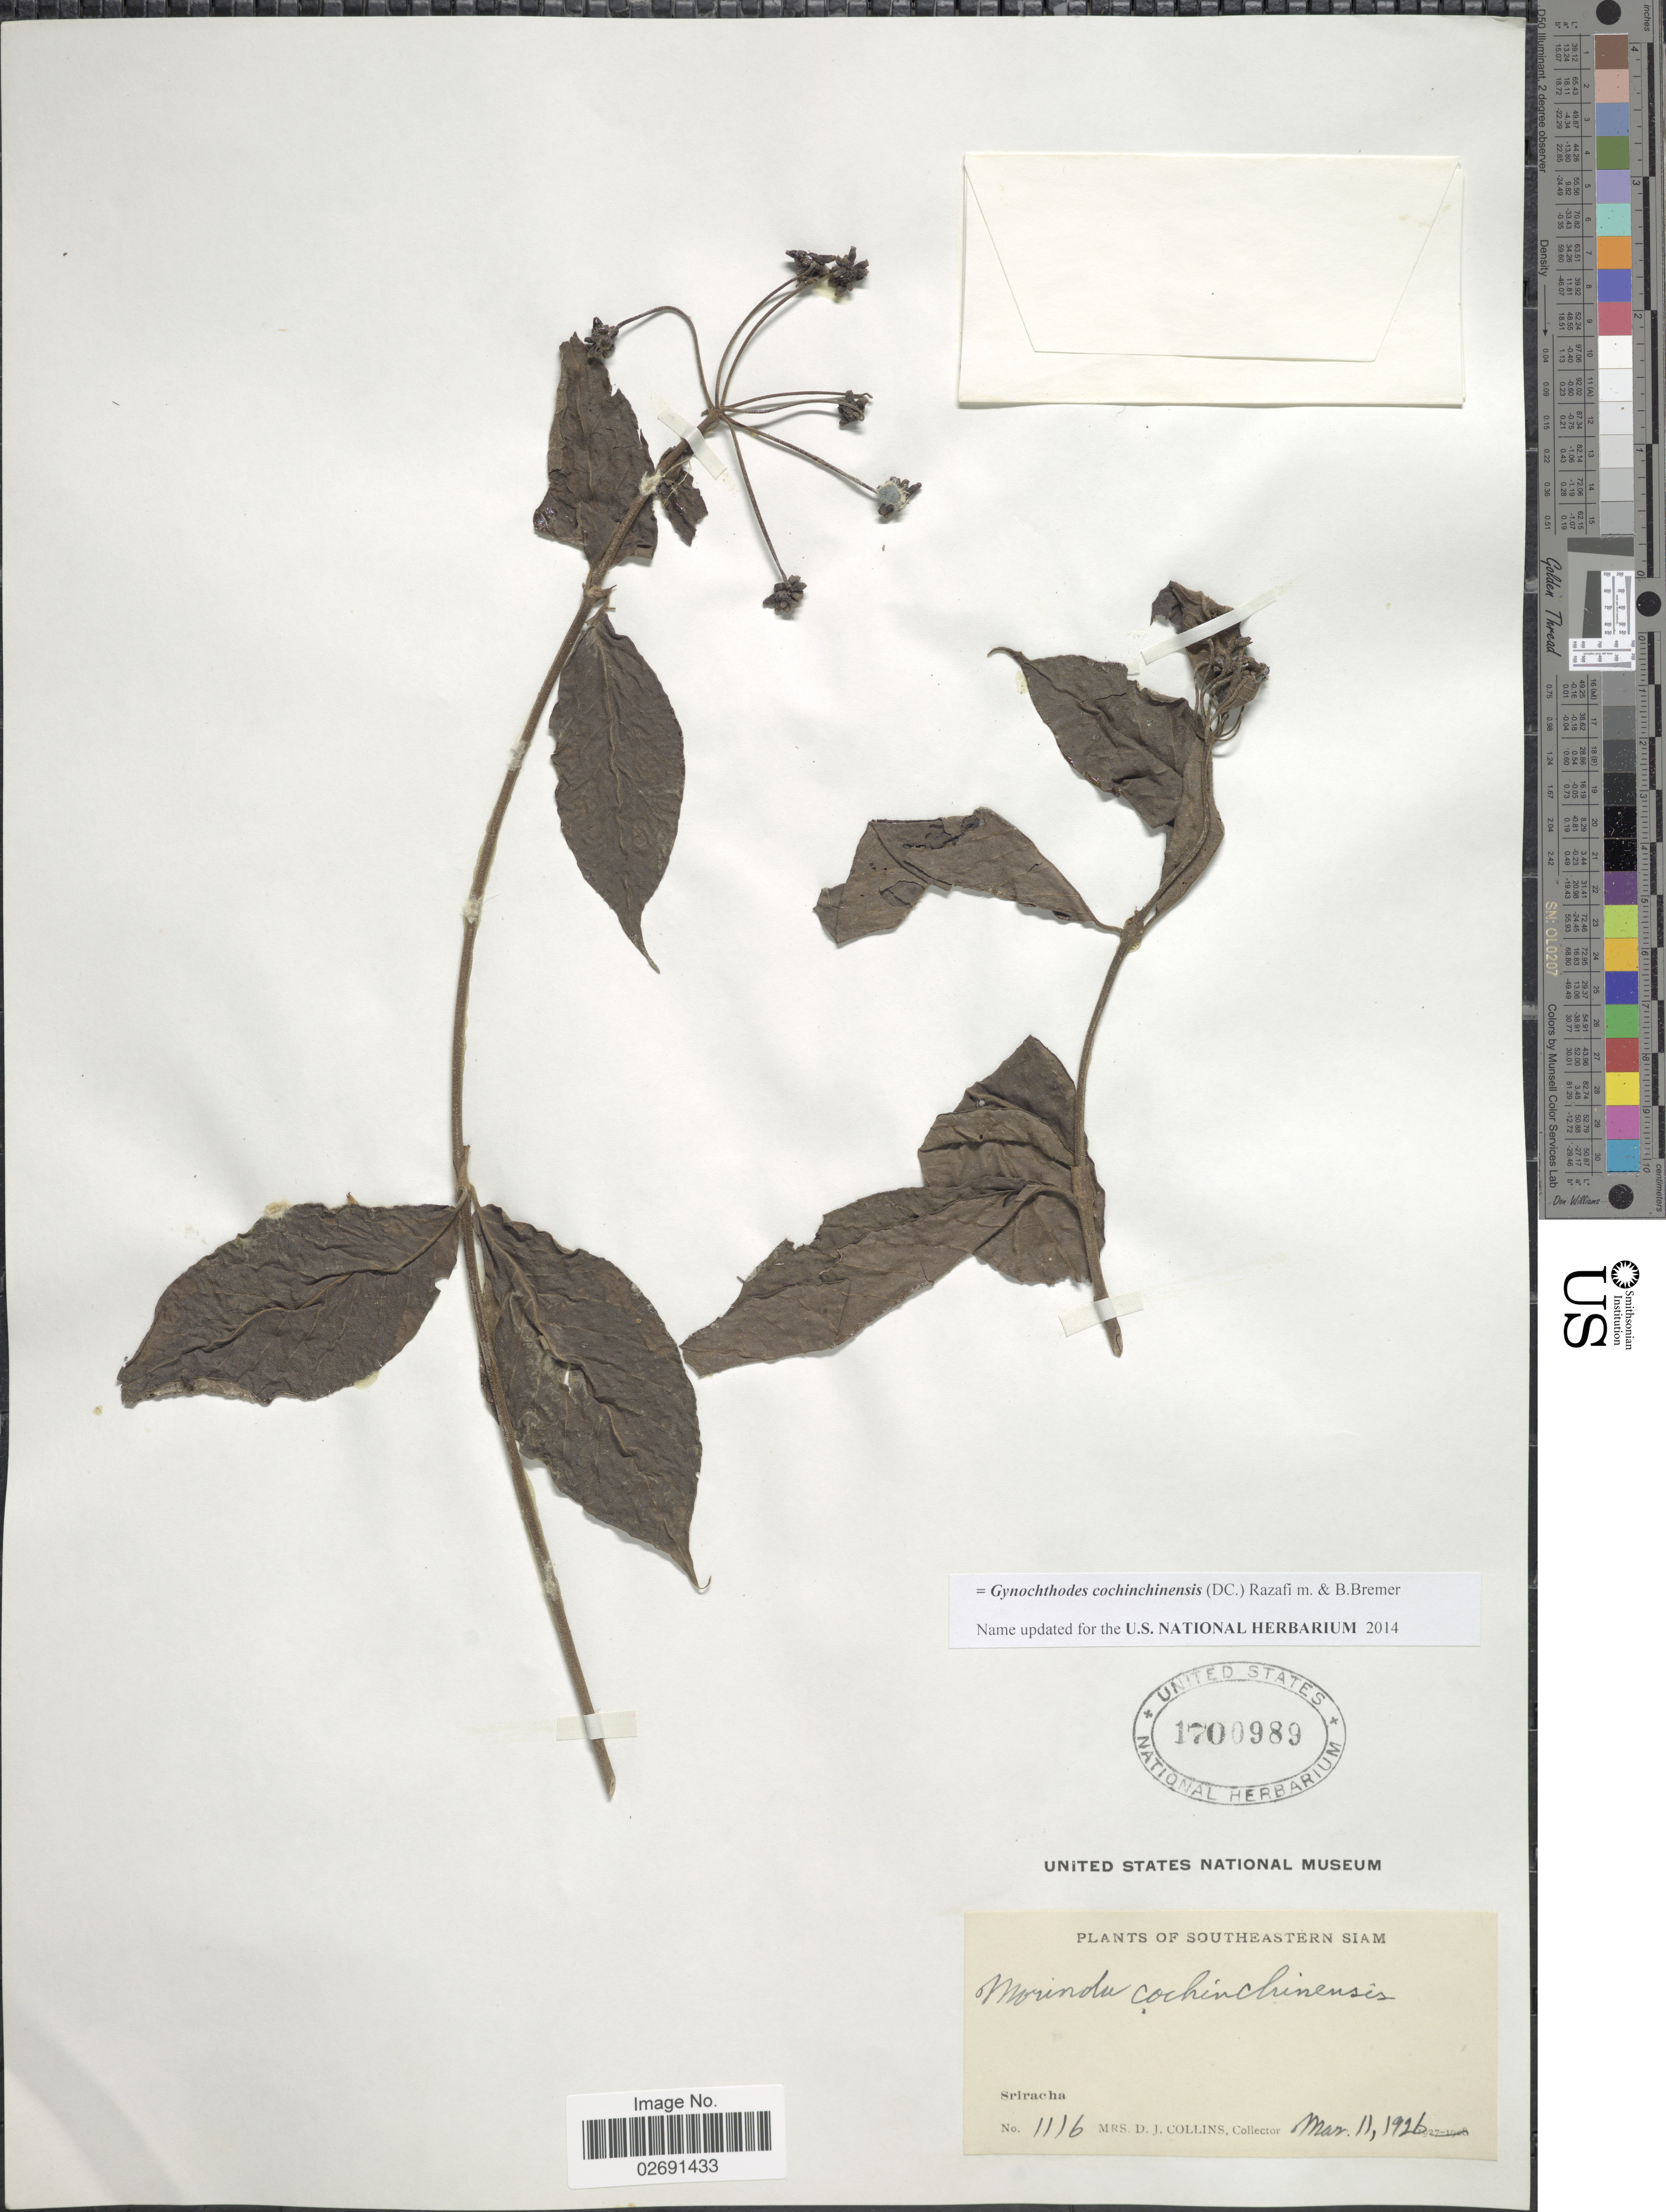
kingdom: Plantae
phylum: Tracheophyta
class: Magnoliopsida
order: Gentianales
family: Rubiaceae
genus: Gynochthodes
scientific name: Gynochthodes cochinchinensis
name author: (DC.) Razafim. & B. Bremer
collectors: Mrs. D. J. Collins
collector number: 1116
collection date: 1926-03-11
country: Thailand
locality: Southeastern Siam, Sriracha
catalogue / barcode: US 1700989